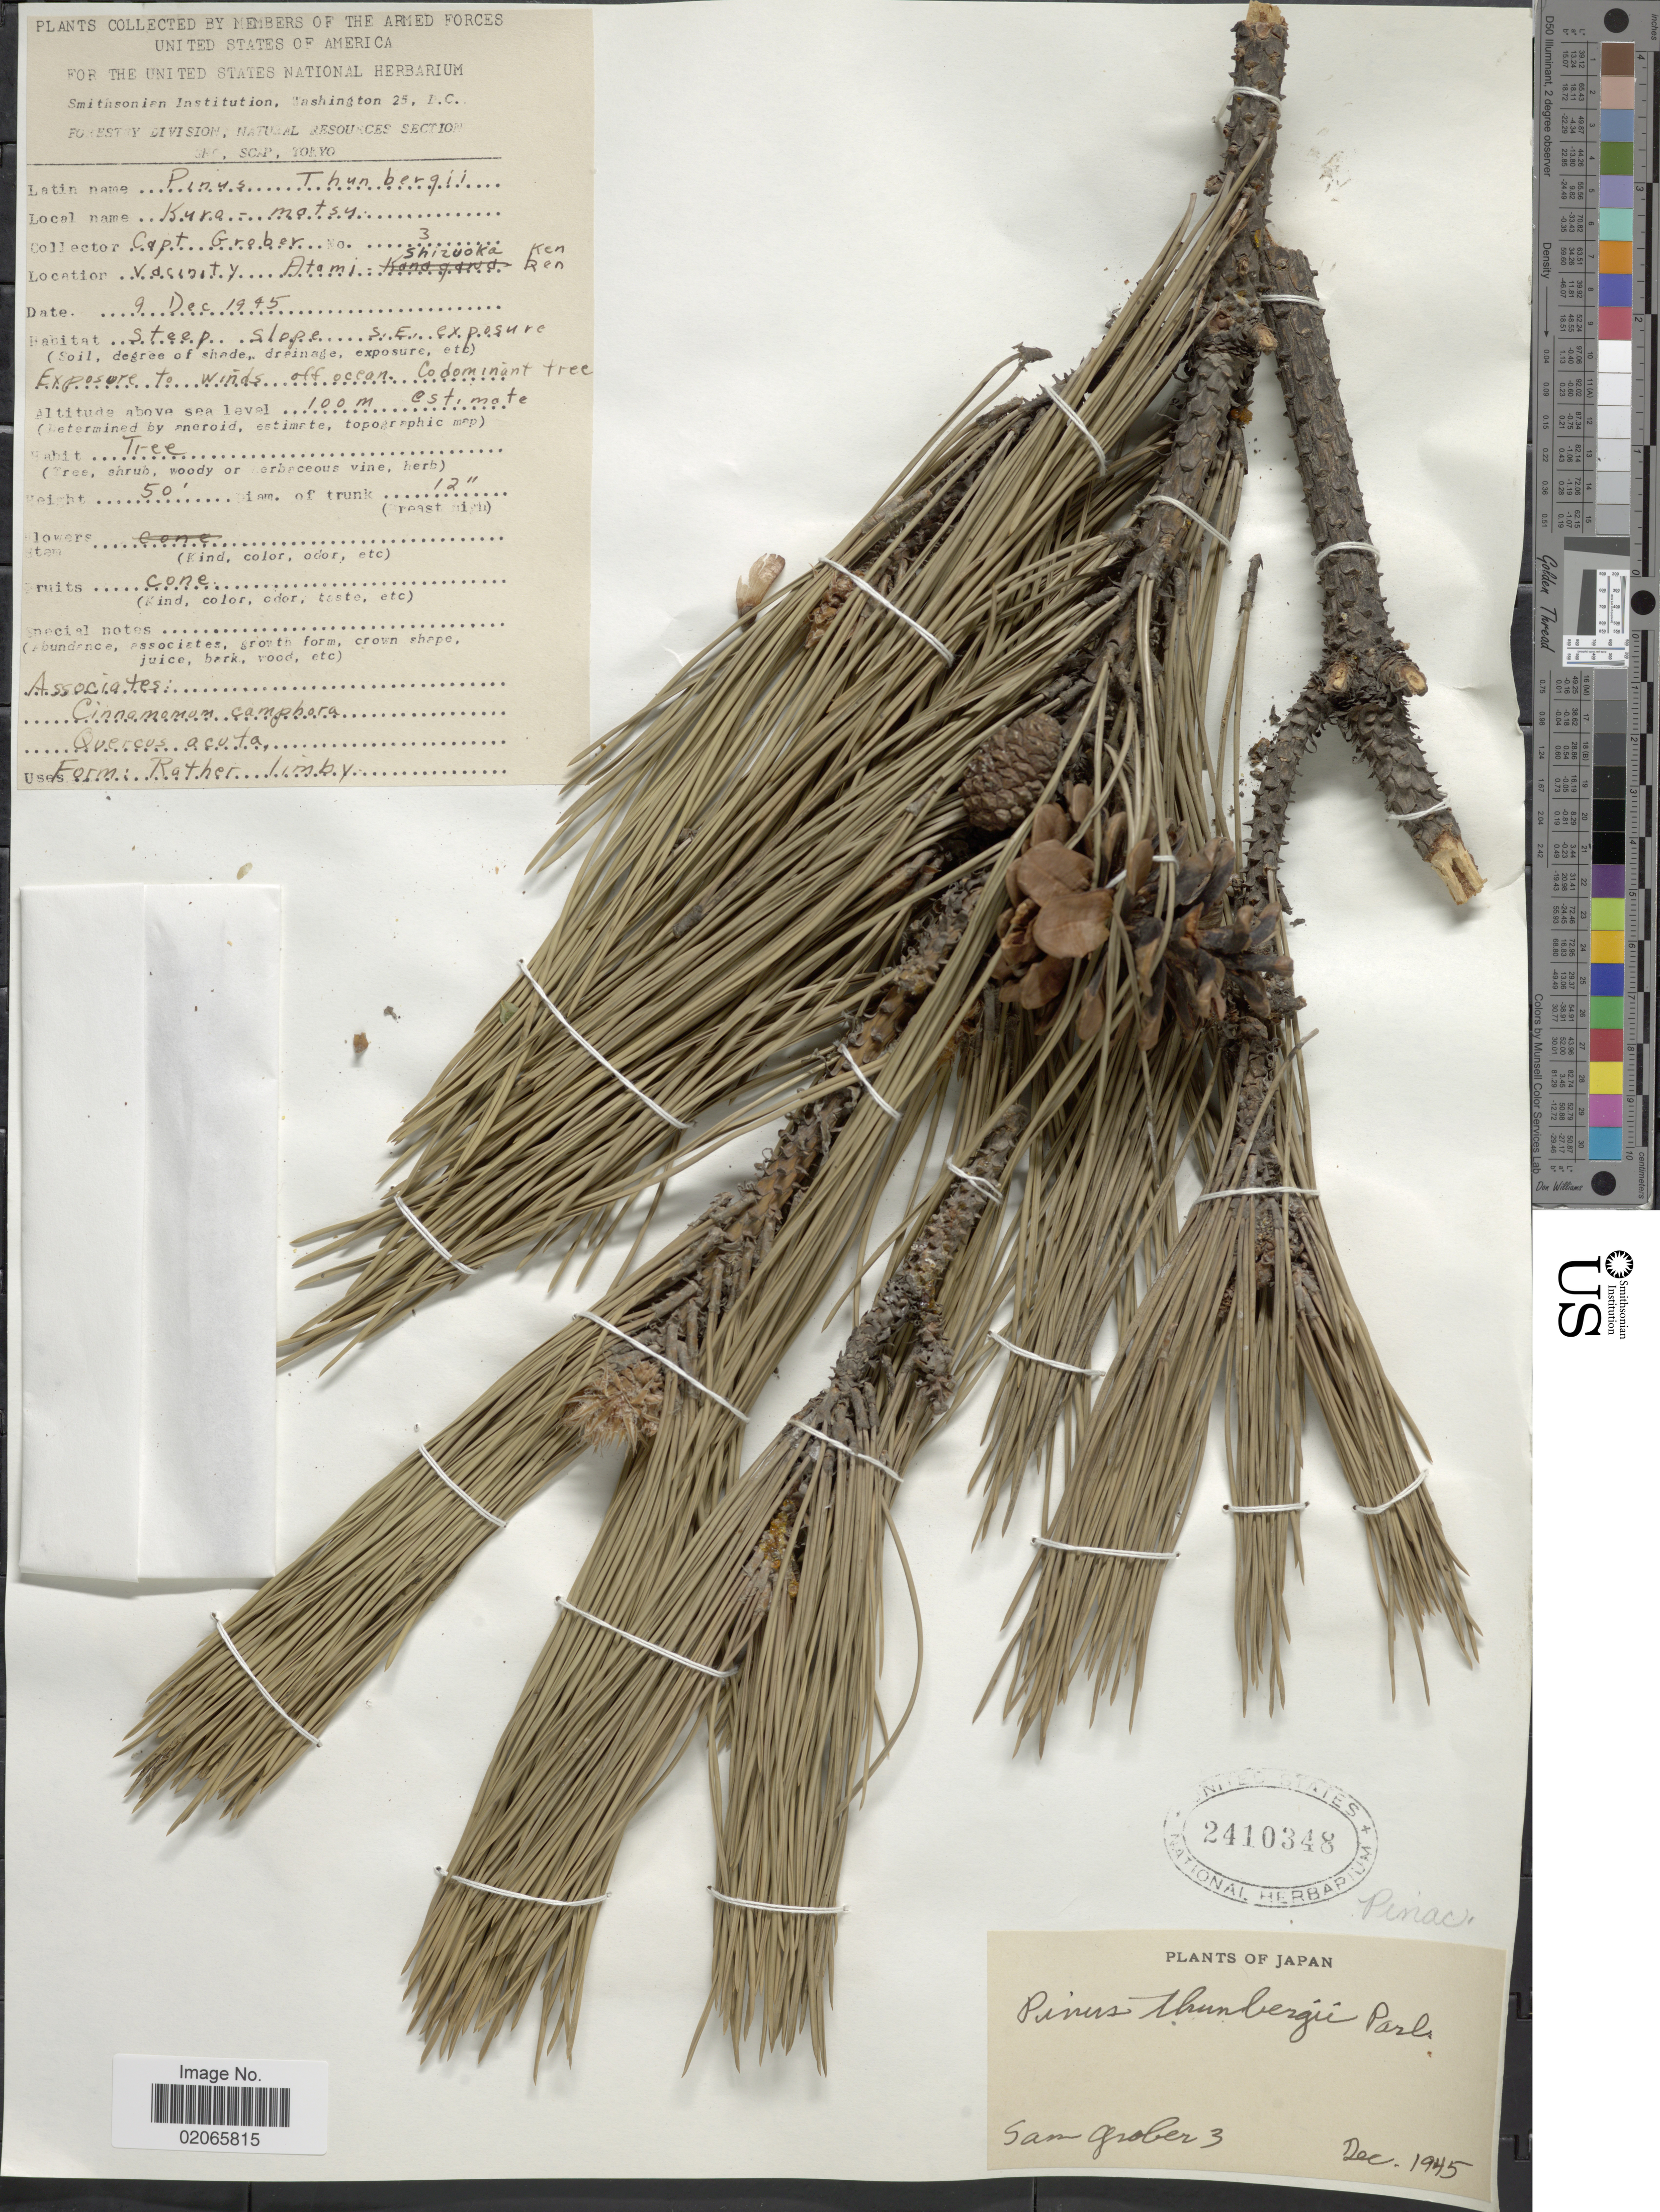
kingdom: Plantae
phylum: Tracheophyta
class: Pinopsida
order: Pinales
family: Pinaceae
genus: Pinus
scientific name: Pinus thunbergii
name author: Parl.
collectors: S. Grober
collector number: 3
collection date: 1945-12-09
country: Japan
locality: Vicinity Atomi, Shizuoka Ken Ren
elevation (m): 100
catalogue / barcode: US 2410348